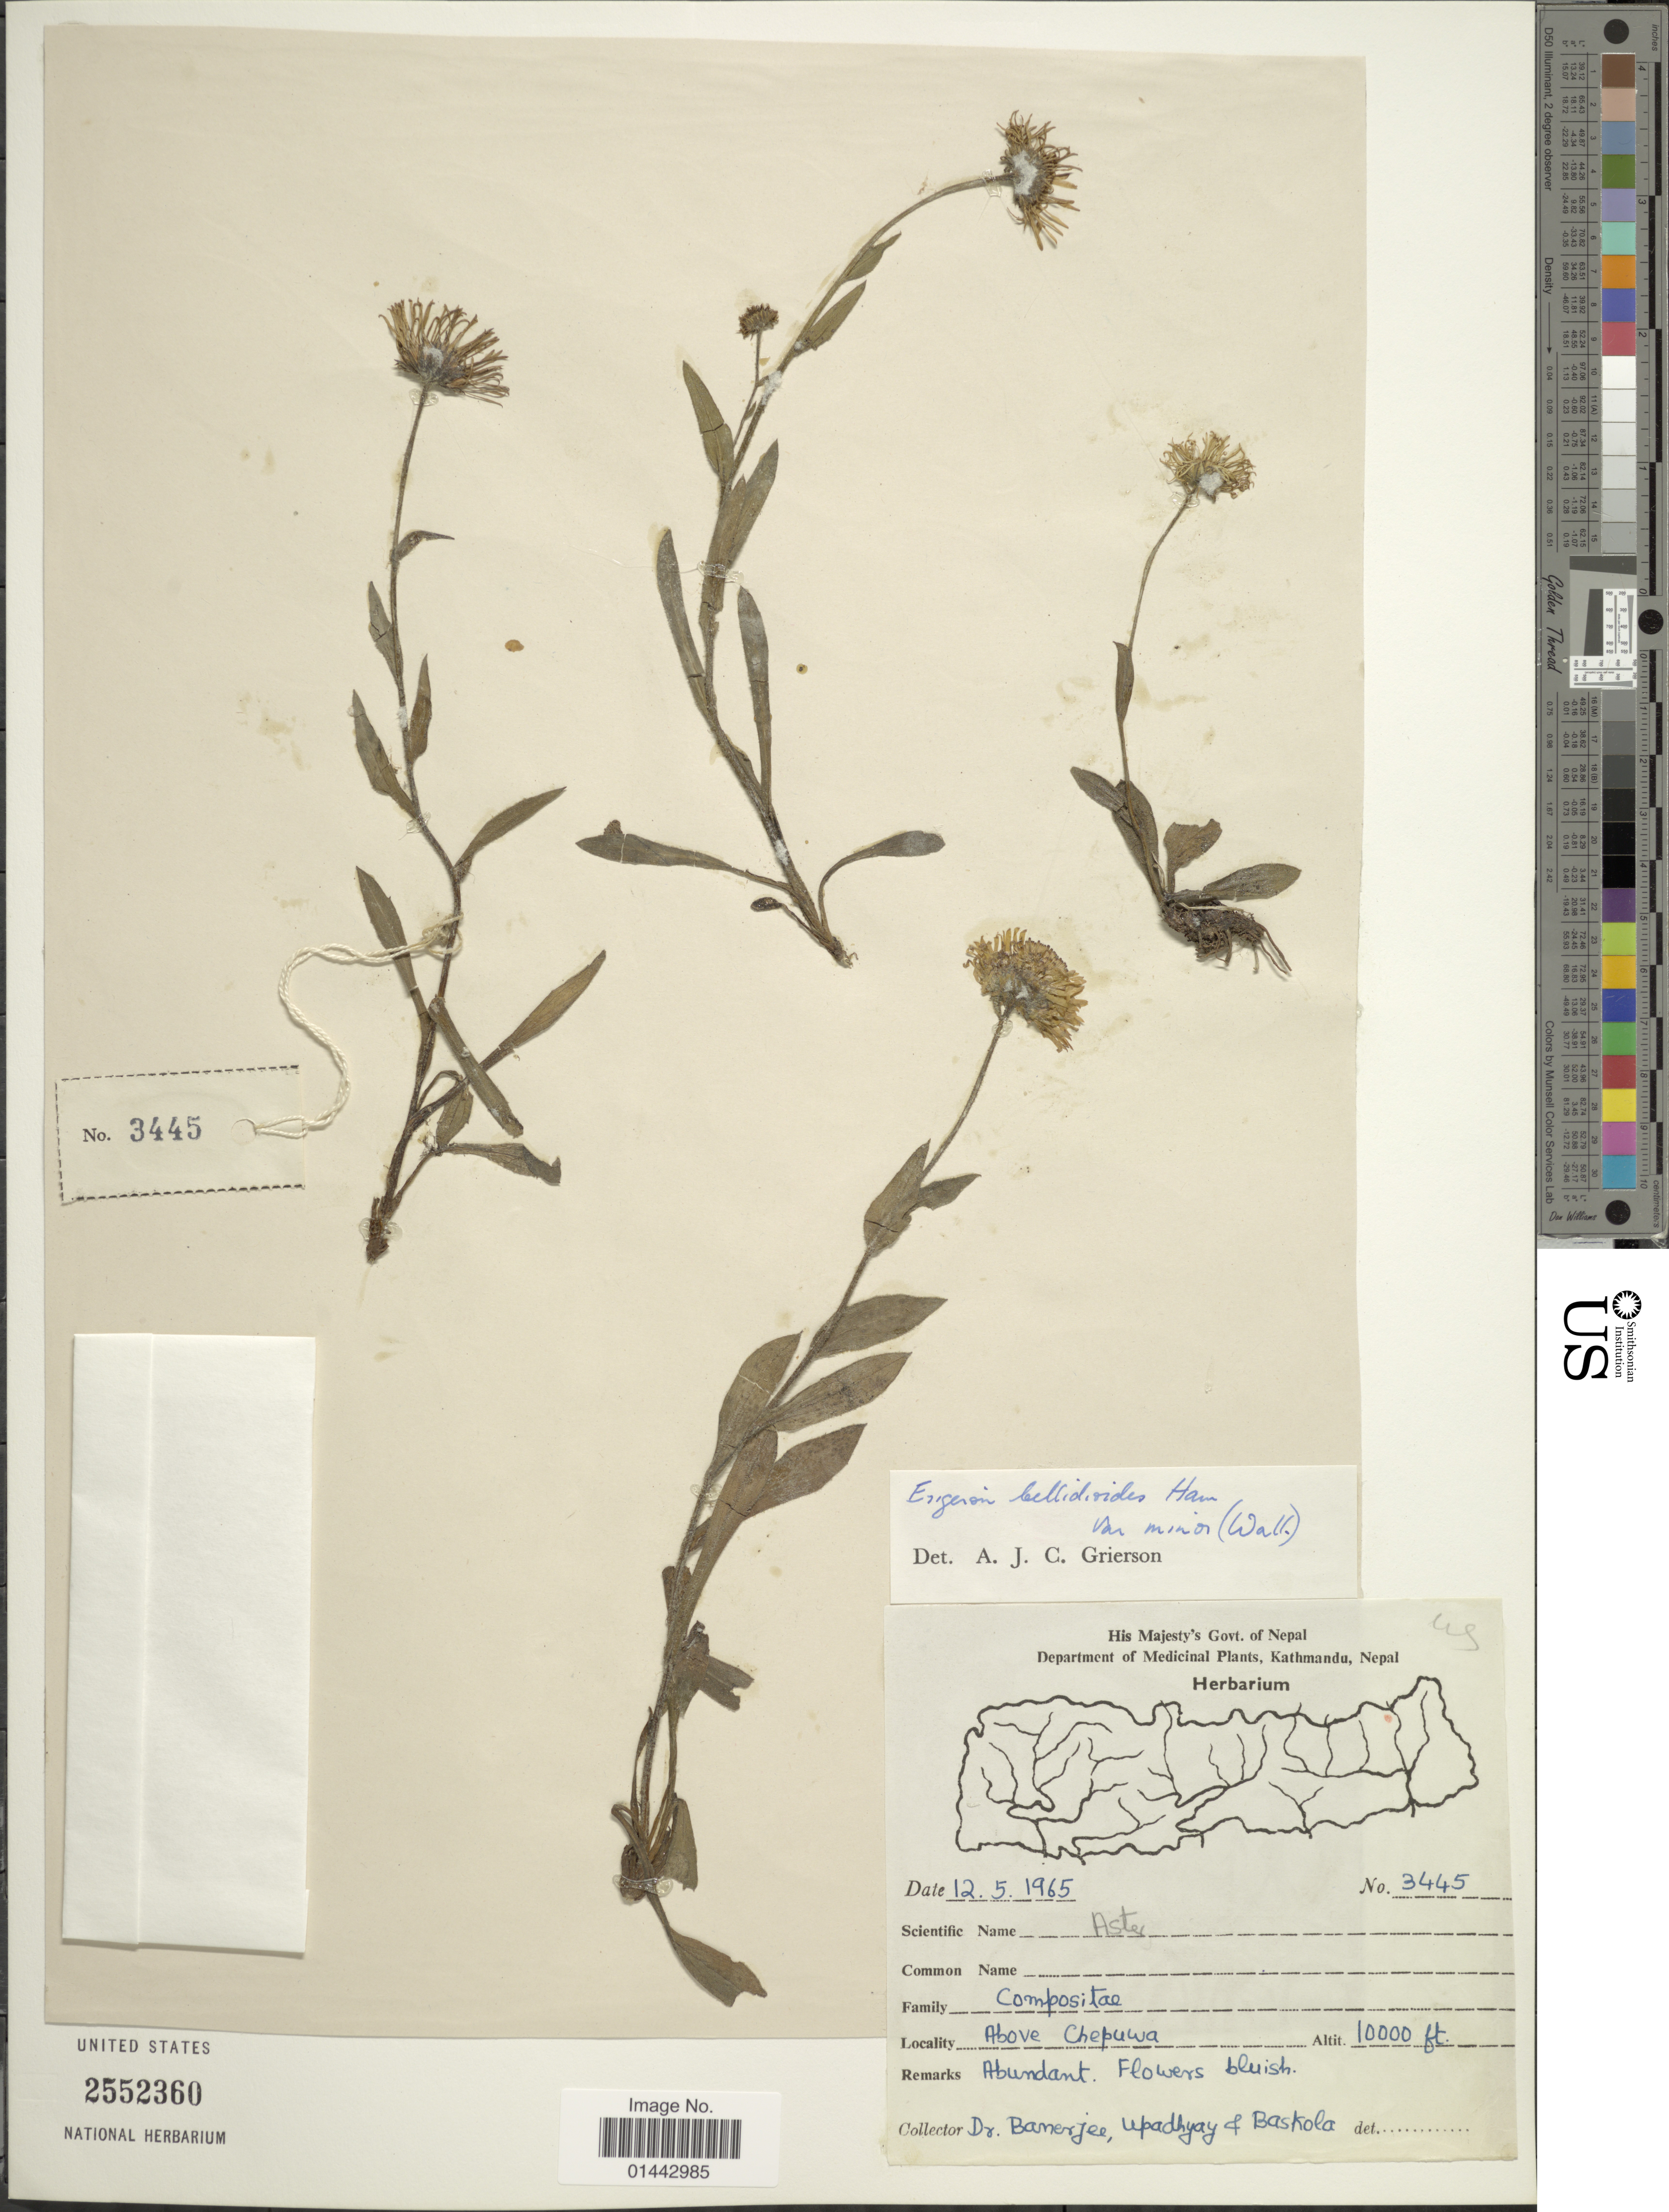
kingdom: Plantae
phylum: Tracheophyta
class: Magnoliopsida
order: Asterales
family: Asteraceae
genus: Erigeron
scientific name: Erigeron bellioides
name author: DC.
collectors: -. Banerjee, Upadhyay, -- & Baskola, --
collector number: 3445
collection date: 1965-05-12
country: Nepal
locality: Above Chepua.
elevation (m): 305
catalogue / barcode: US 2552360